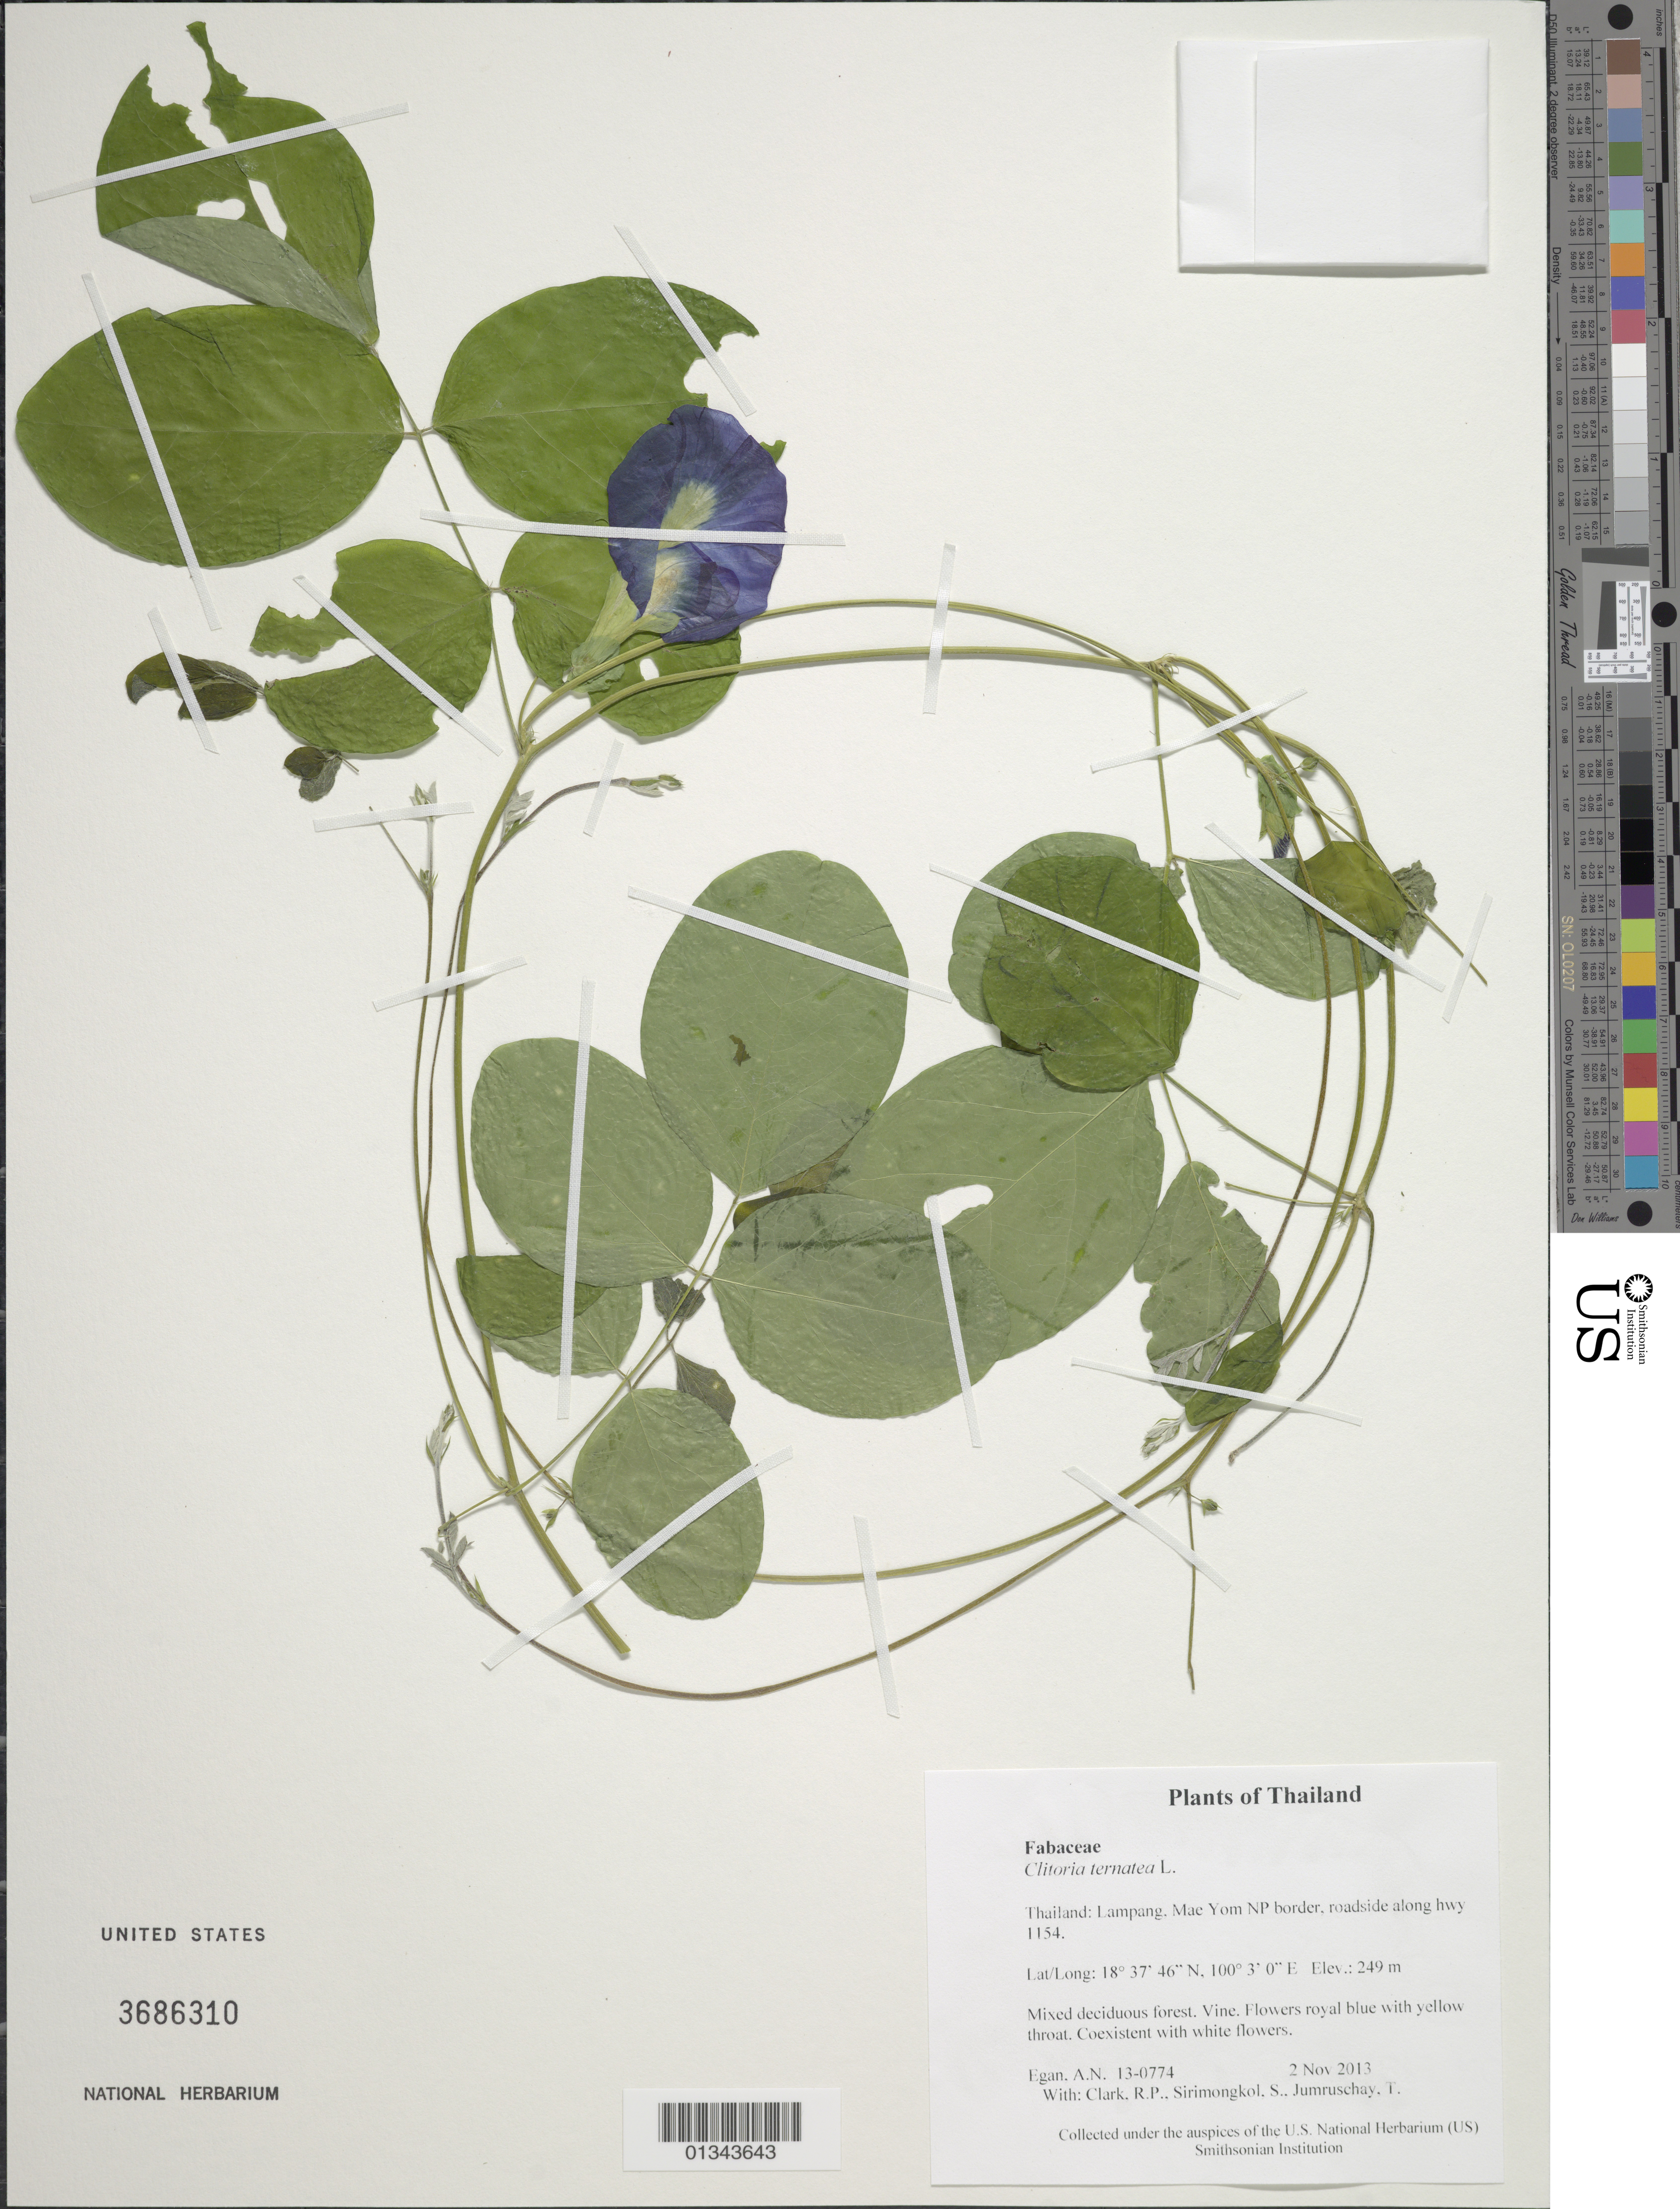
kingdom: Plantae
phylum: Tracheophyta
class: Magnoliopsida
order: Fabales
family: Fabaceae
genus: Clitoria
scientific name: Clitoria ternatea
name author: L.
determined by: Egan, Ashley N., (US), Smithsonian Institution - National Museum of Natural History (UNITED STATES)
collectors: A. N. Egan, R. P. Clark, S. Sirimongkol & T. Jumruschay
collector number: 13-0774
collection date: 2013-11-02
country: Thailand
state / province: Lampang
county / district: Ngao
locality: Mae Yom NP border, roadside along hwy 1154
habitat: Mixed deciduous forest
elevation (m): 249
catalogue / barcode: US 3686310